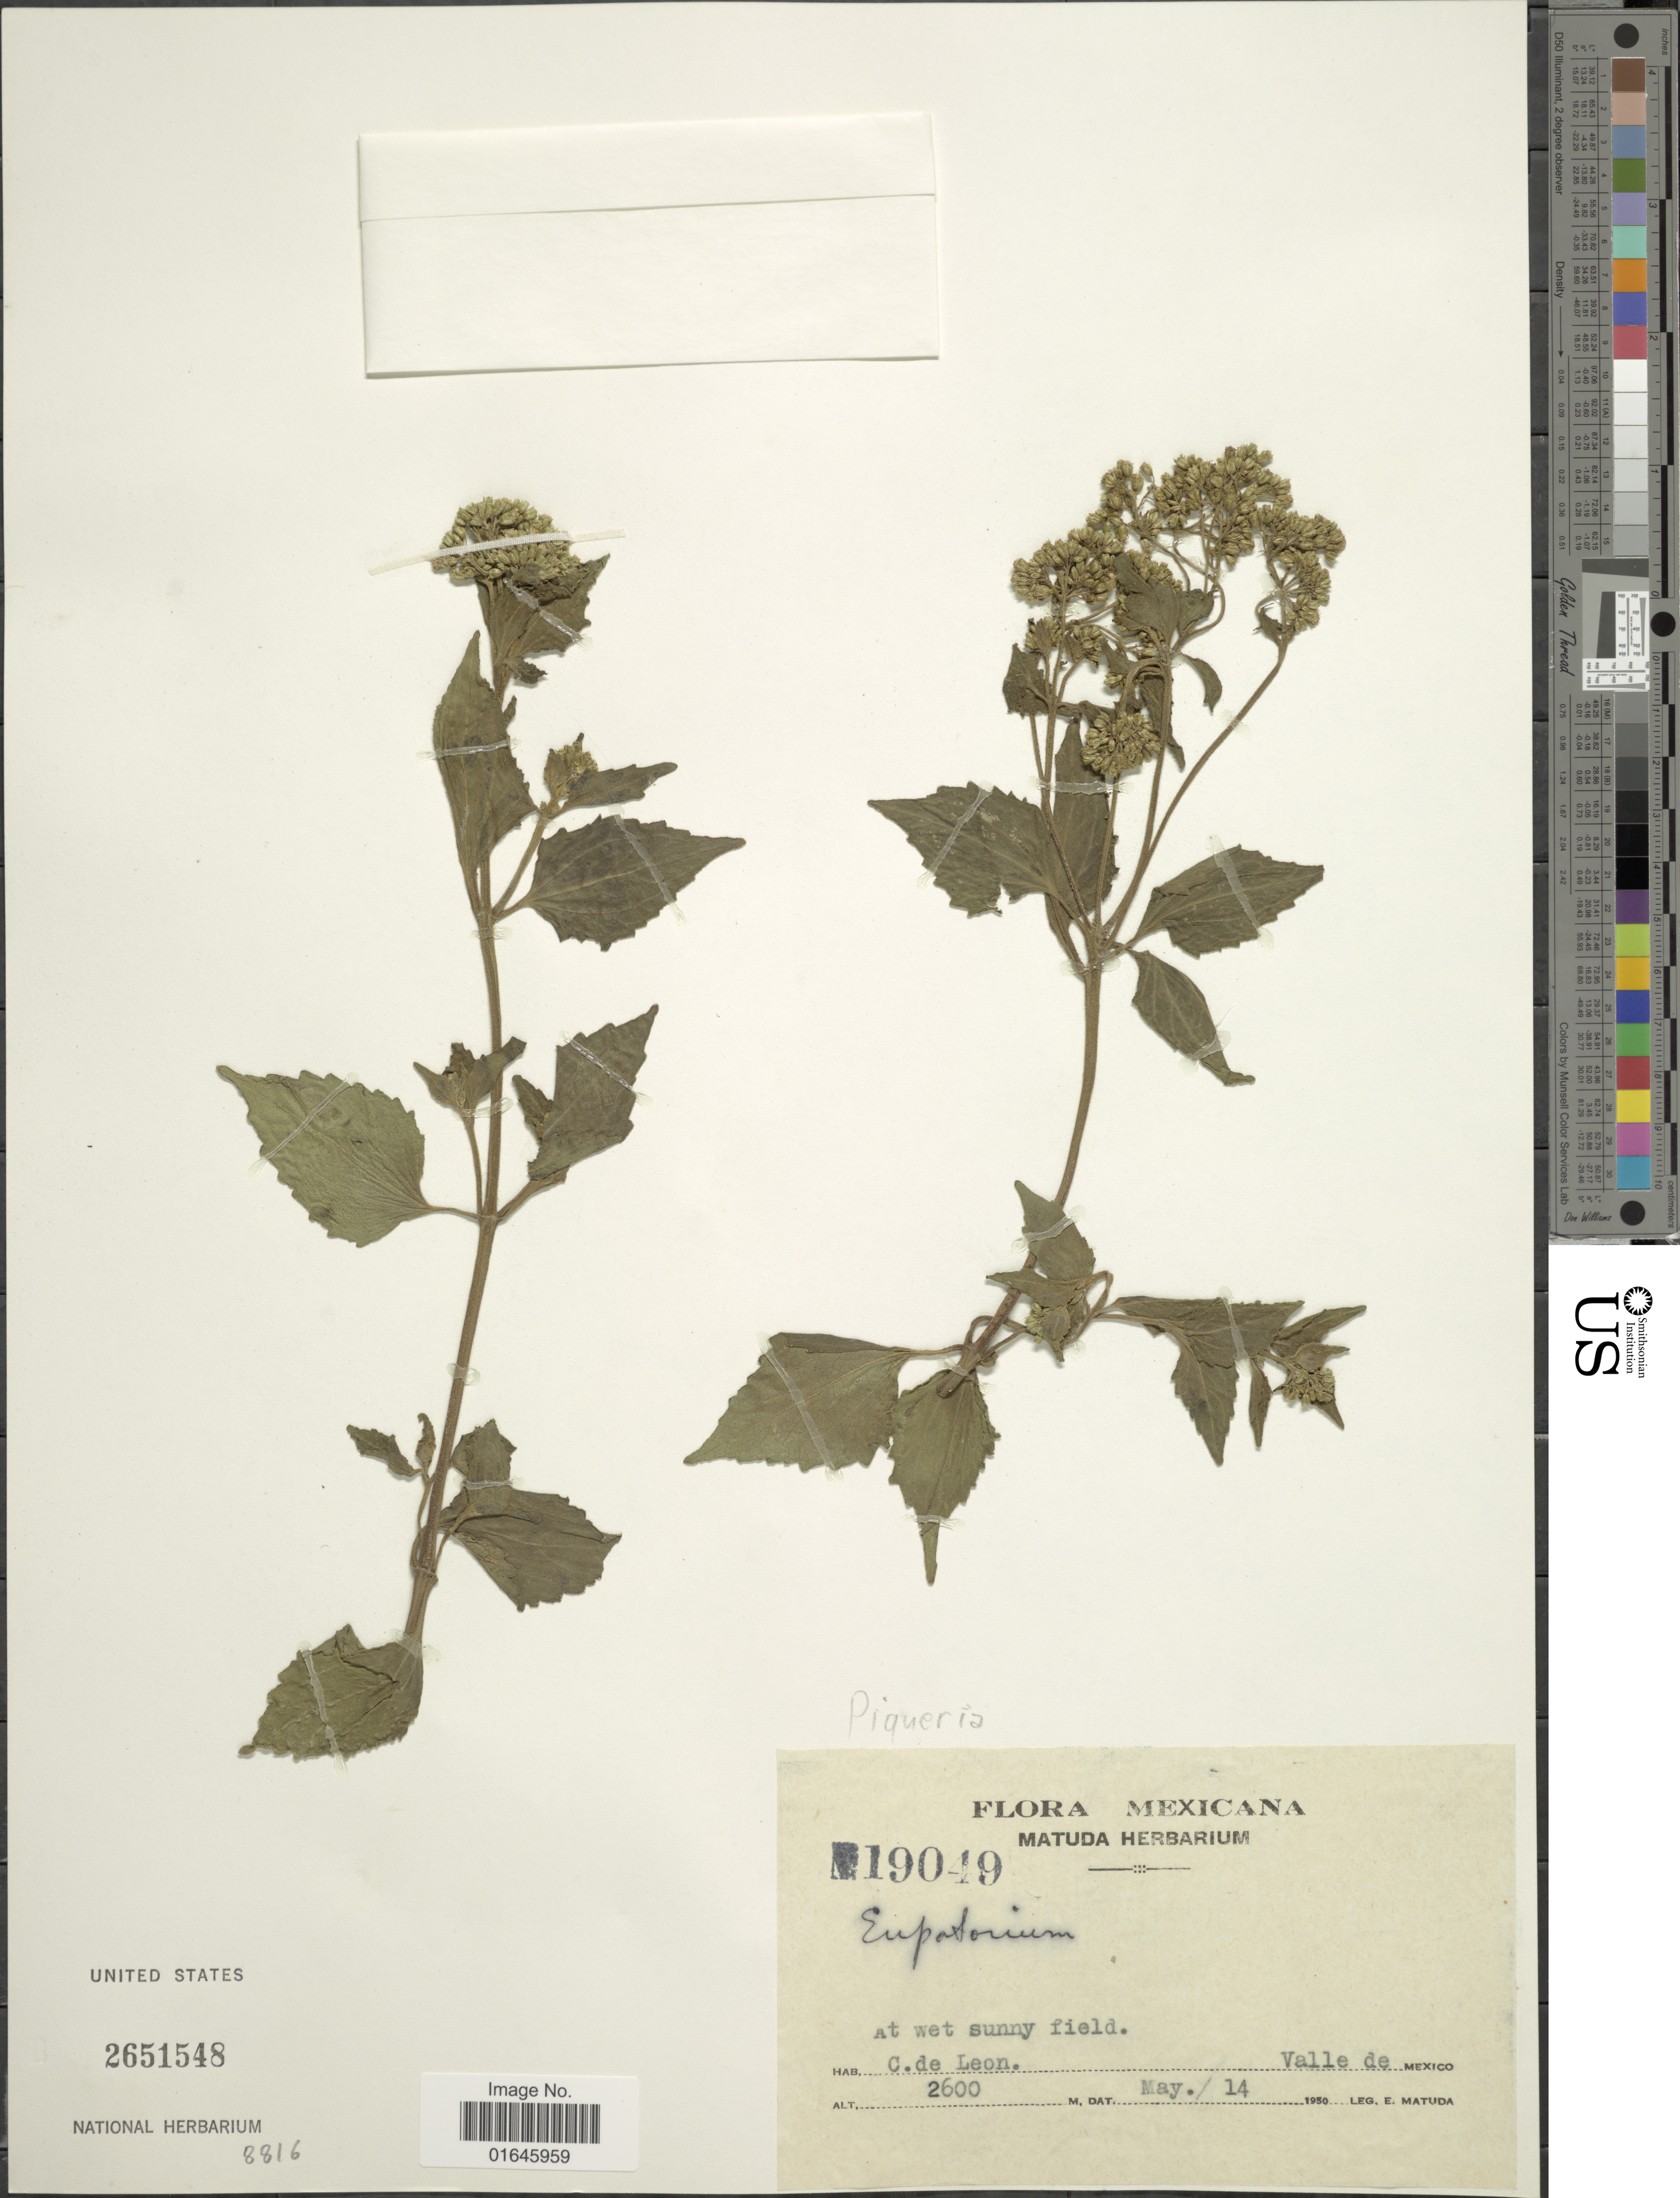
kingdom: Plantae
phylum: Tracheophyta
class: Magnoliopsida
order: Asterales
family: Asteraceae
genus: Piqueria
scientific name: Piqueria pilosa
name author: Kunth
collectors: E. Matuda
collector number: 19049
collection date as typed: Transcribed d/m/y: /5/14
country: Mexico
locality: At wet sunny field, C. de Leon, Valle de Mexico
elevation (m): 2600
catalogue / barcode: US 2651548